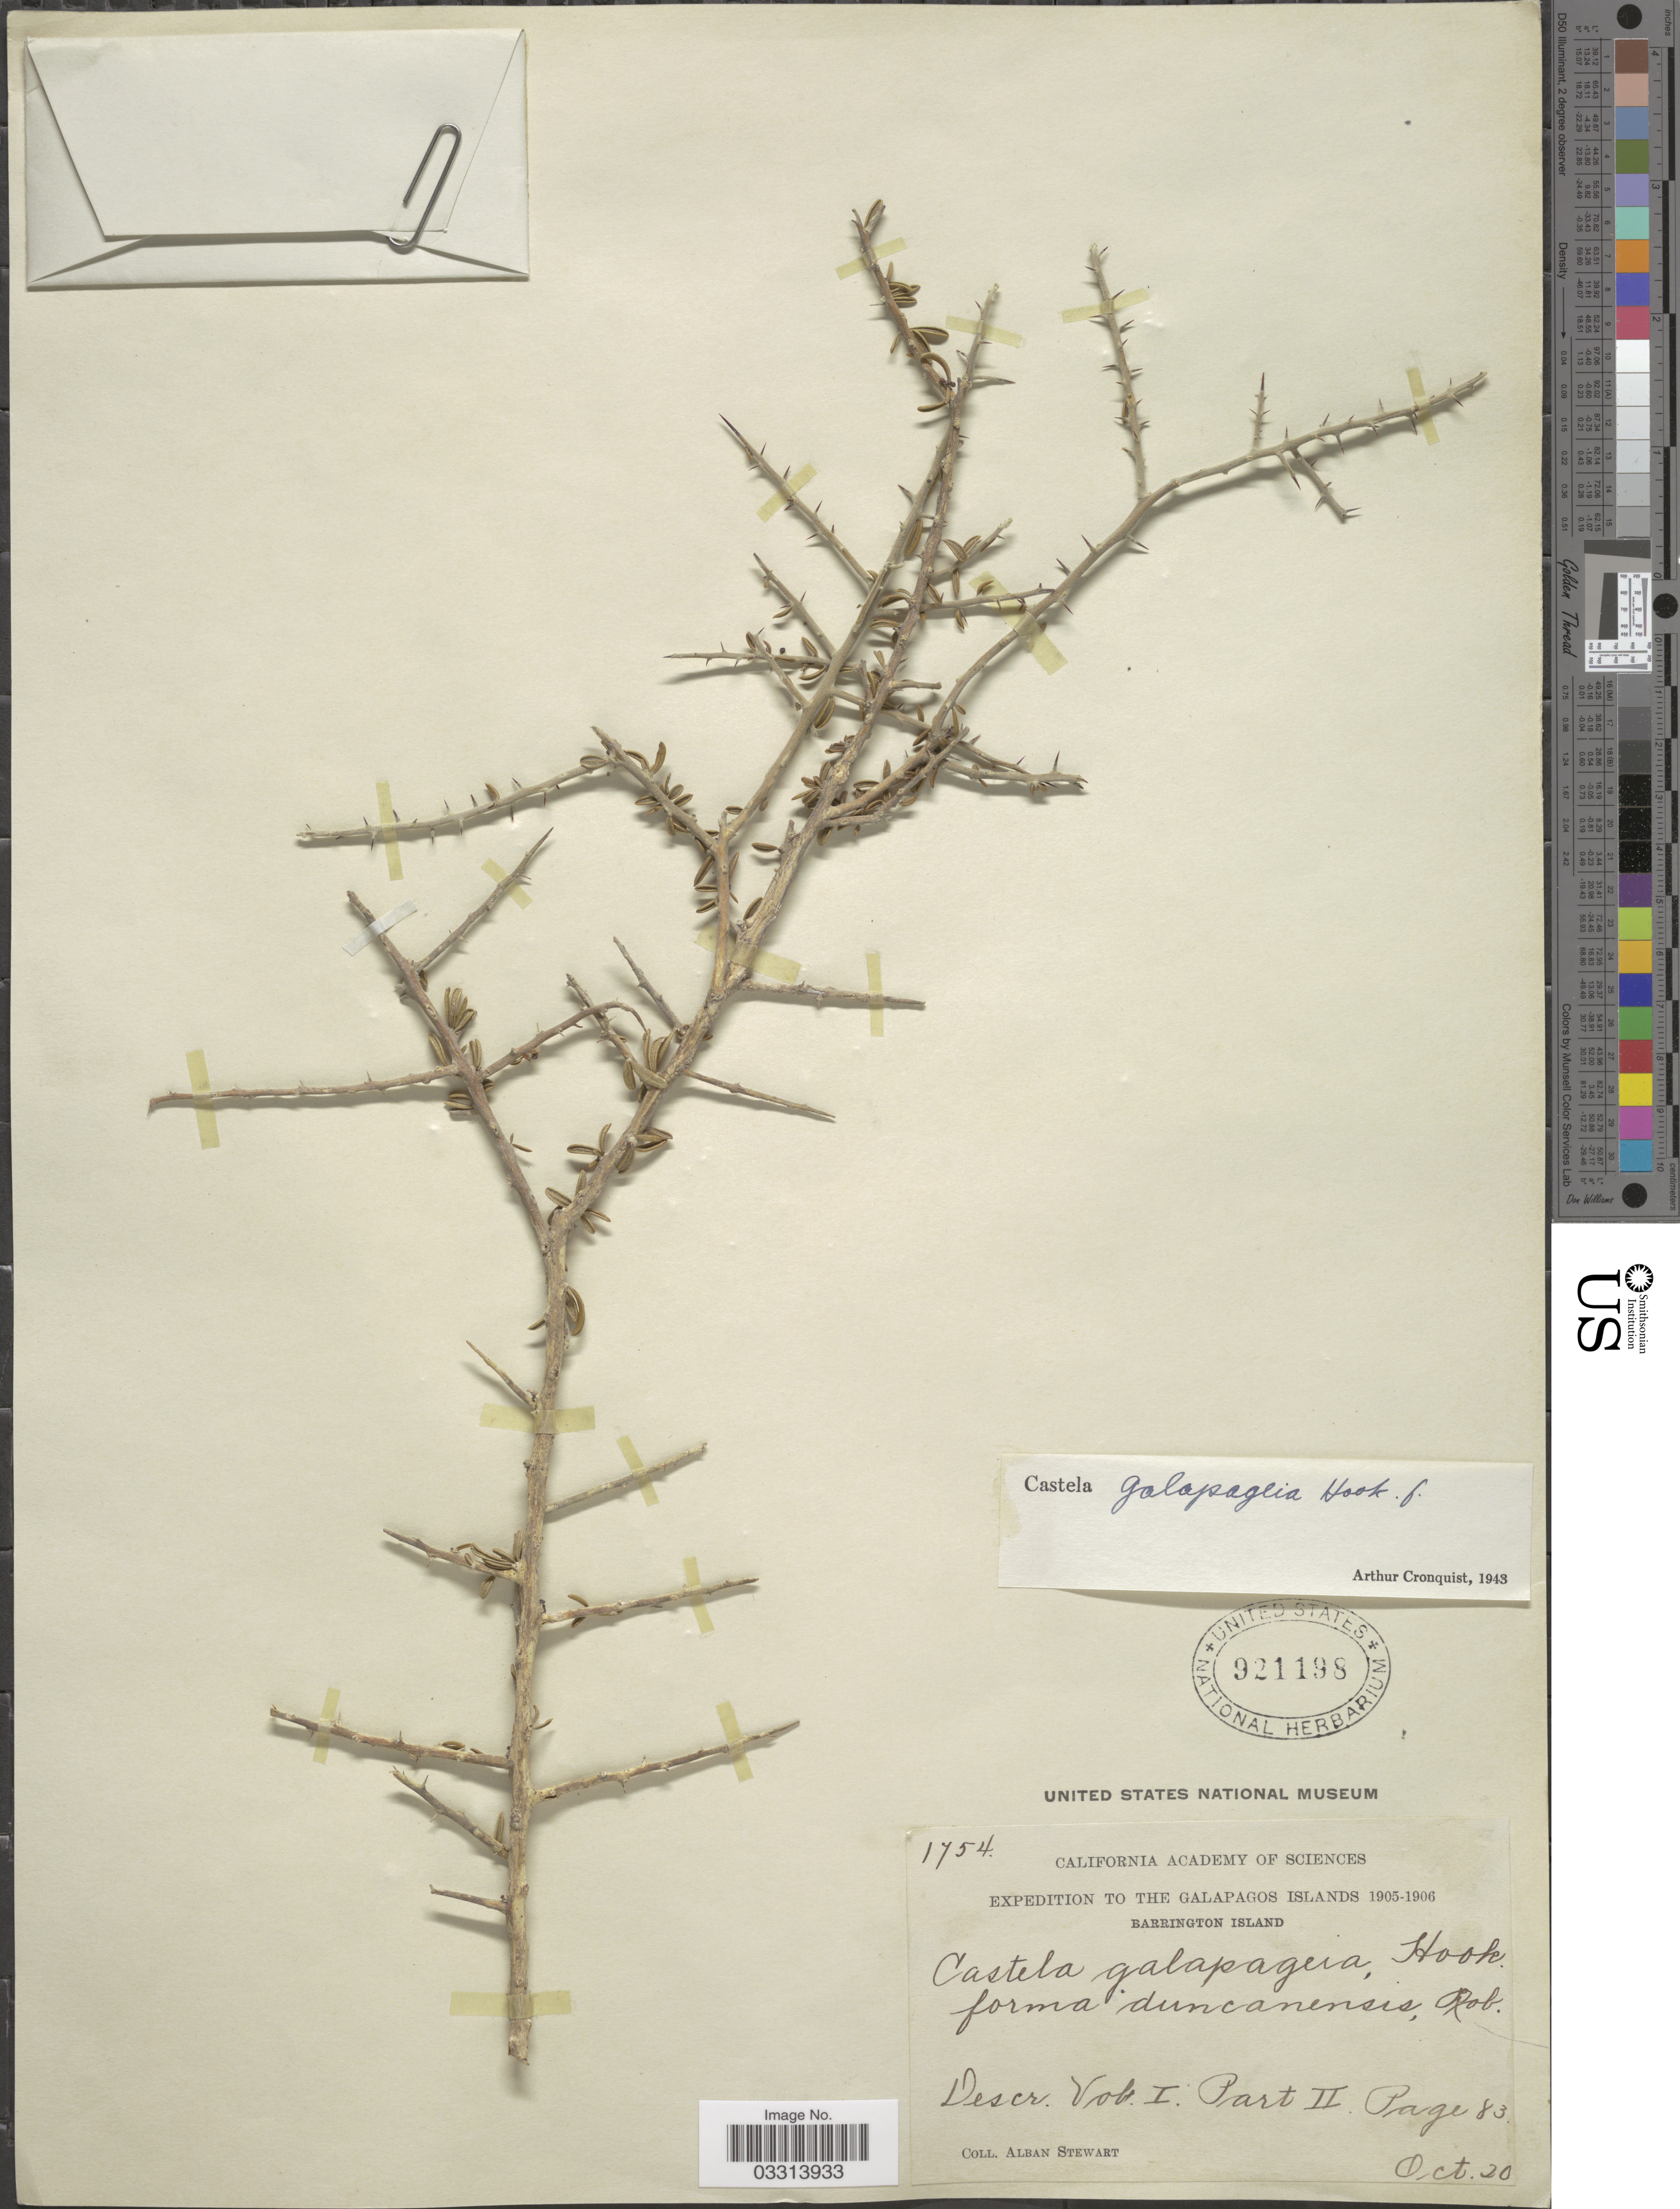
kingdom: Plantae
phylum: Tracheophyta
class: Magnoliopsida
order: Sapindales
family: Simaroubaceae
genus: Castela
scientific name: Castela galapageia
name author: Hook. f.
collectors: A. Stewart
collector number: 1754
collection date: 1905-10-20/1906-10-20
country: Ecuador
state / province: Colón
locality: The Galapagos Islands. Barrington Island.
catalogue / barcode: US 921198